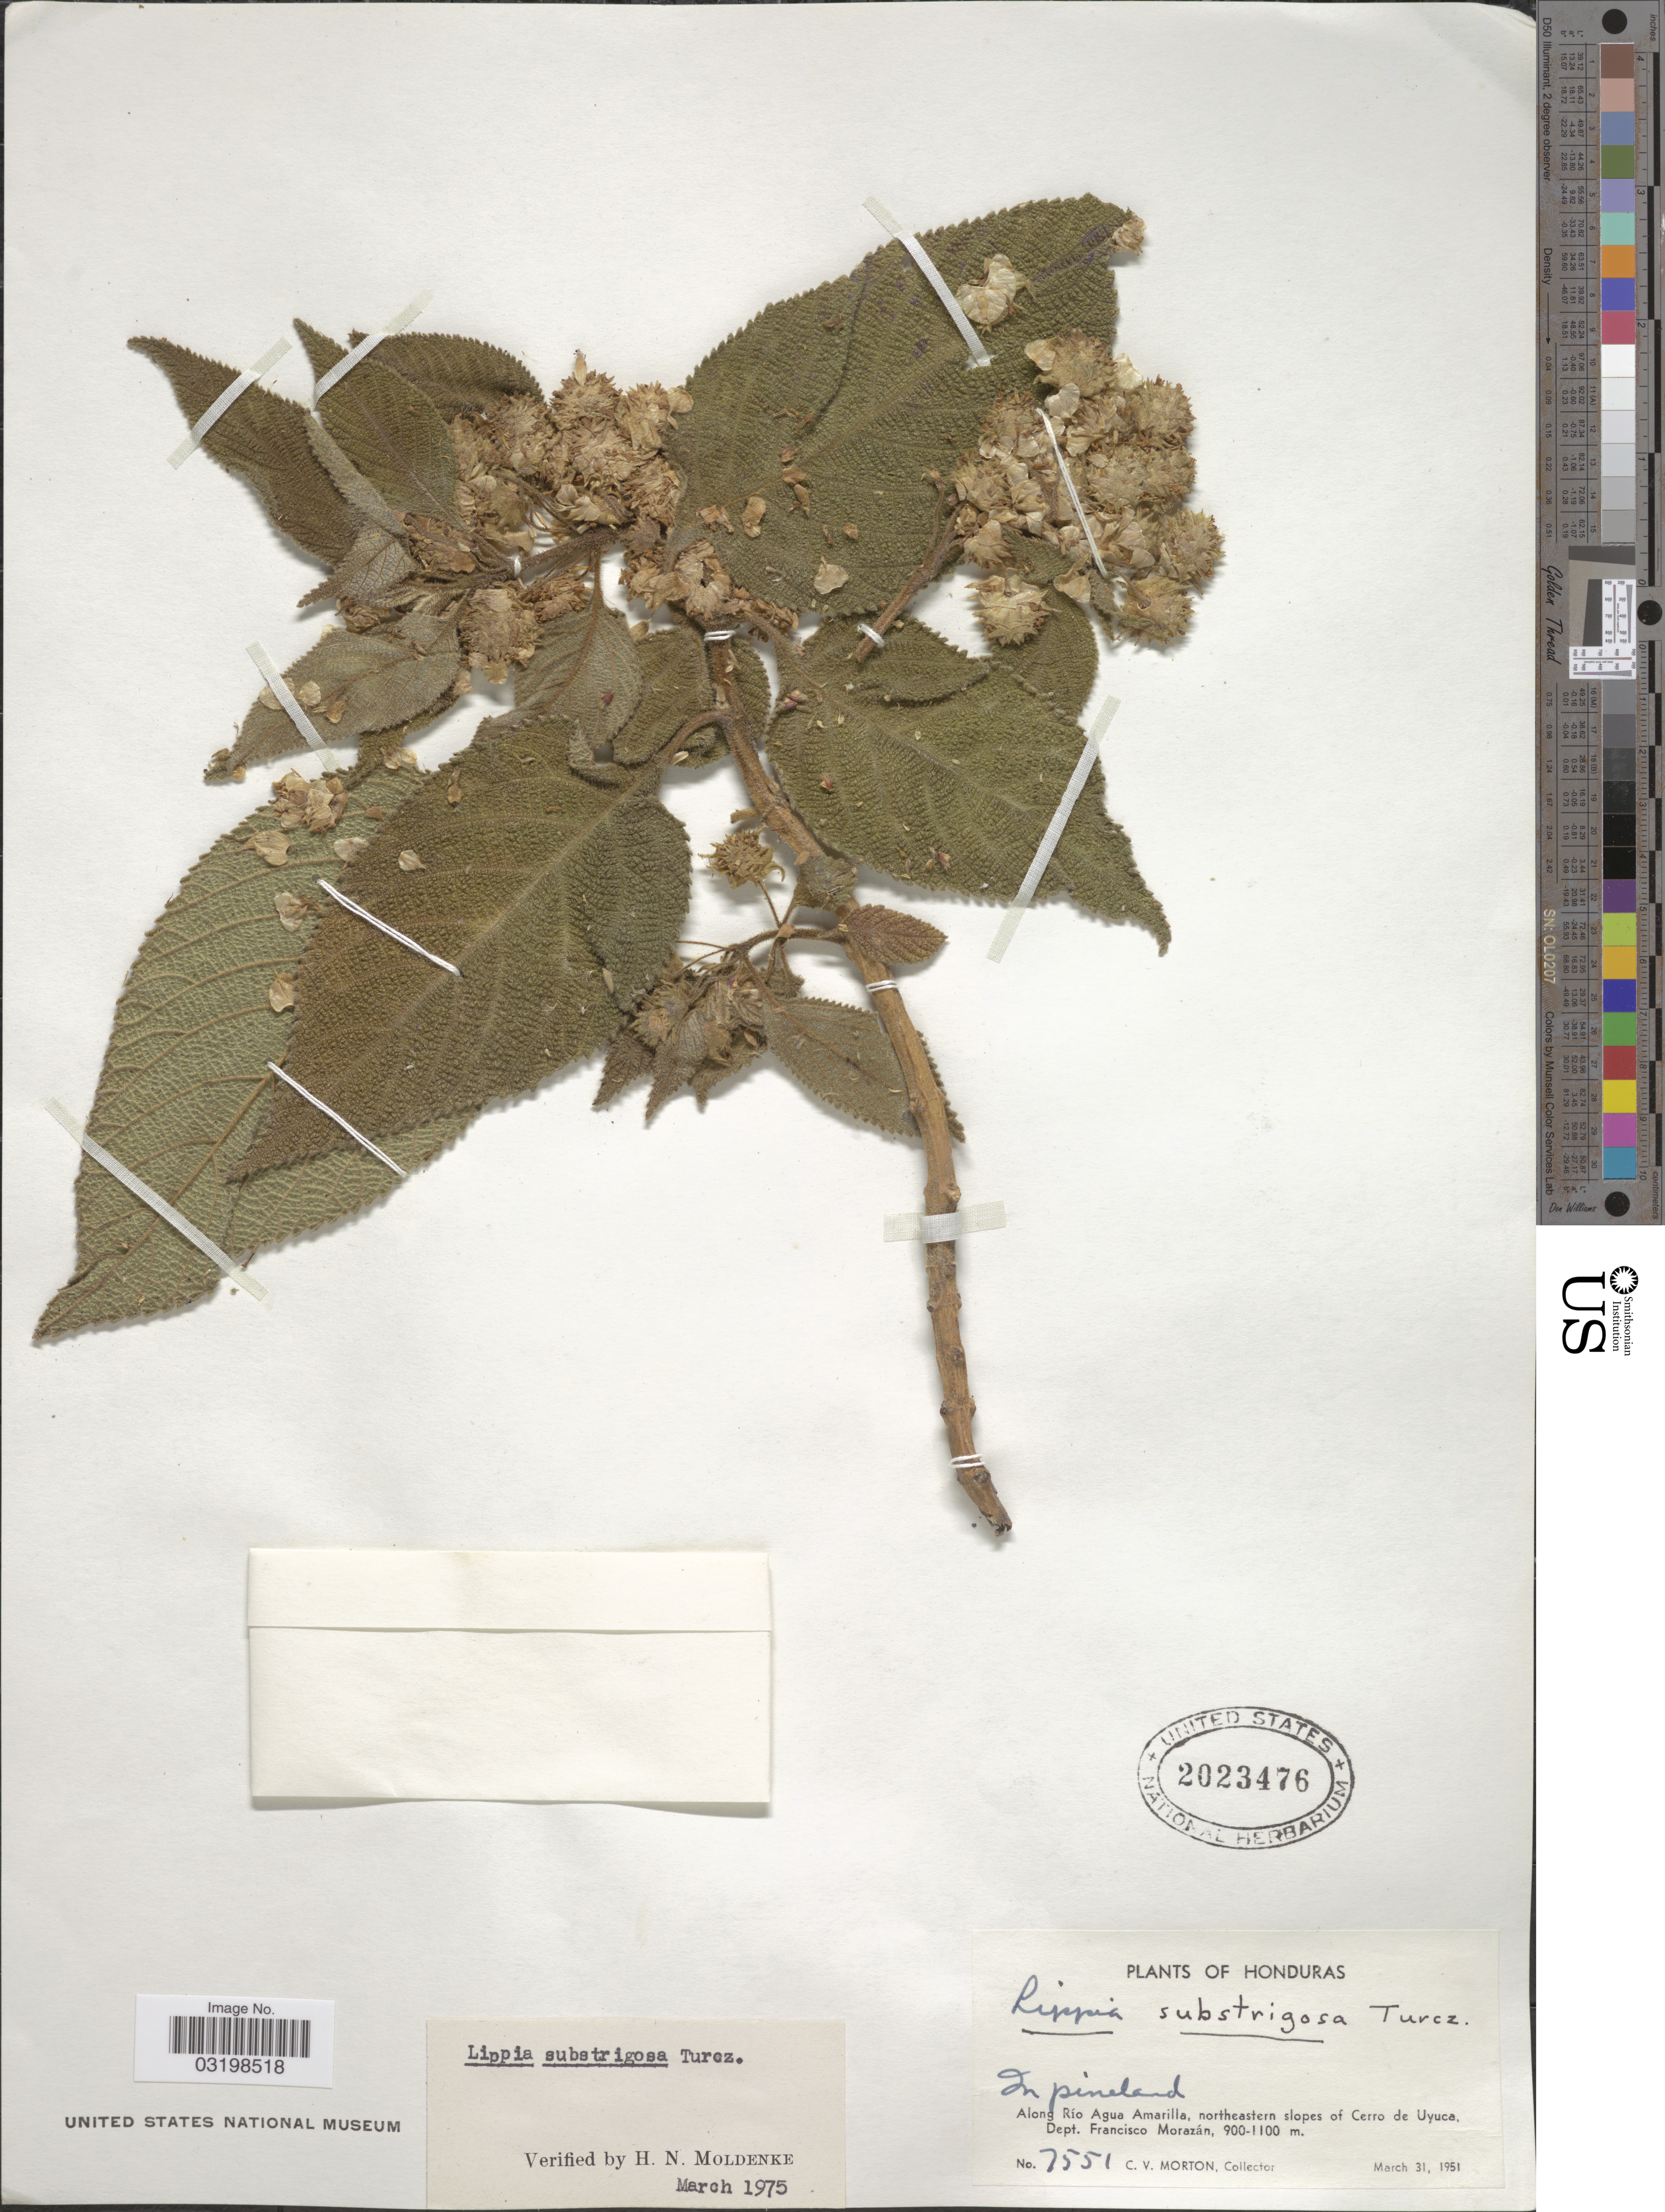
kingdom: Plantae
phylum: Tracheophyta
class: Magnoliopsida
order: Lamiales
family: Verbenaceae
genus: Lippia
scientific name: Lippia umbellata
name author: Cav.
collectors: C. V. Morton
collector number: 7551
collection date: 1951-03-31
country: Honduras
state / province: Fco. Morazán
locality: Along Río Agua Amarilla, northeastern slopes of Cerro de Uyuca, Dept. Francisco Morazán.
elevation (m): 900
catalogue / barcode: US 2023476